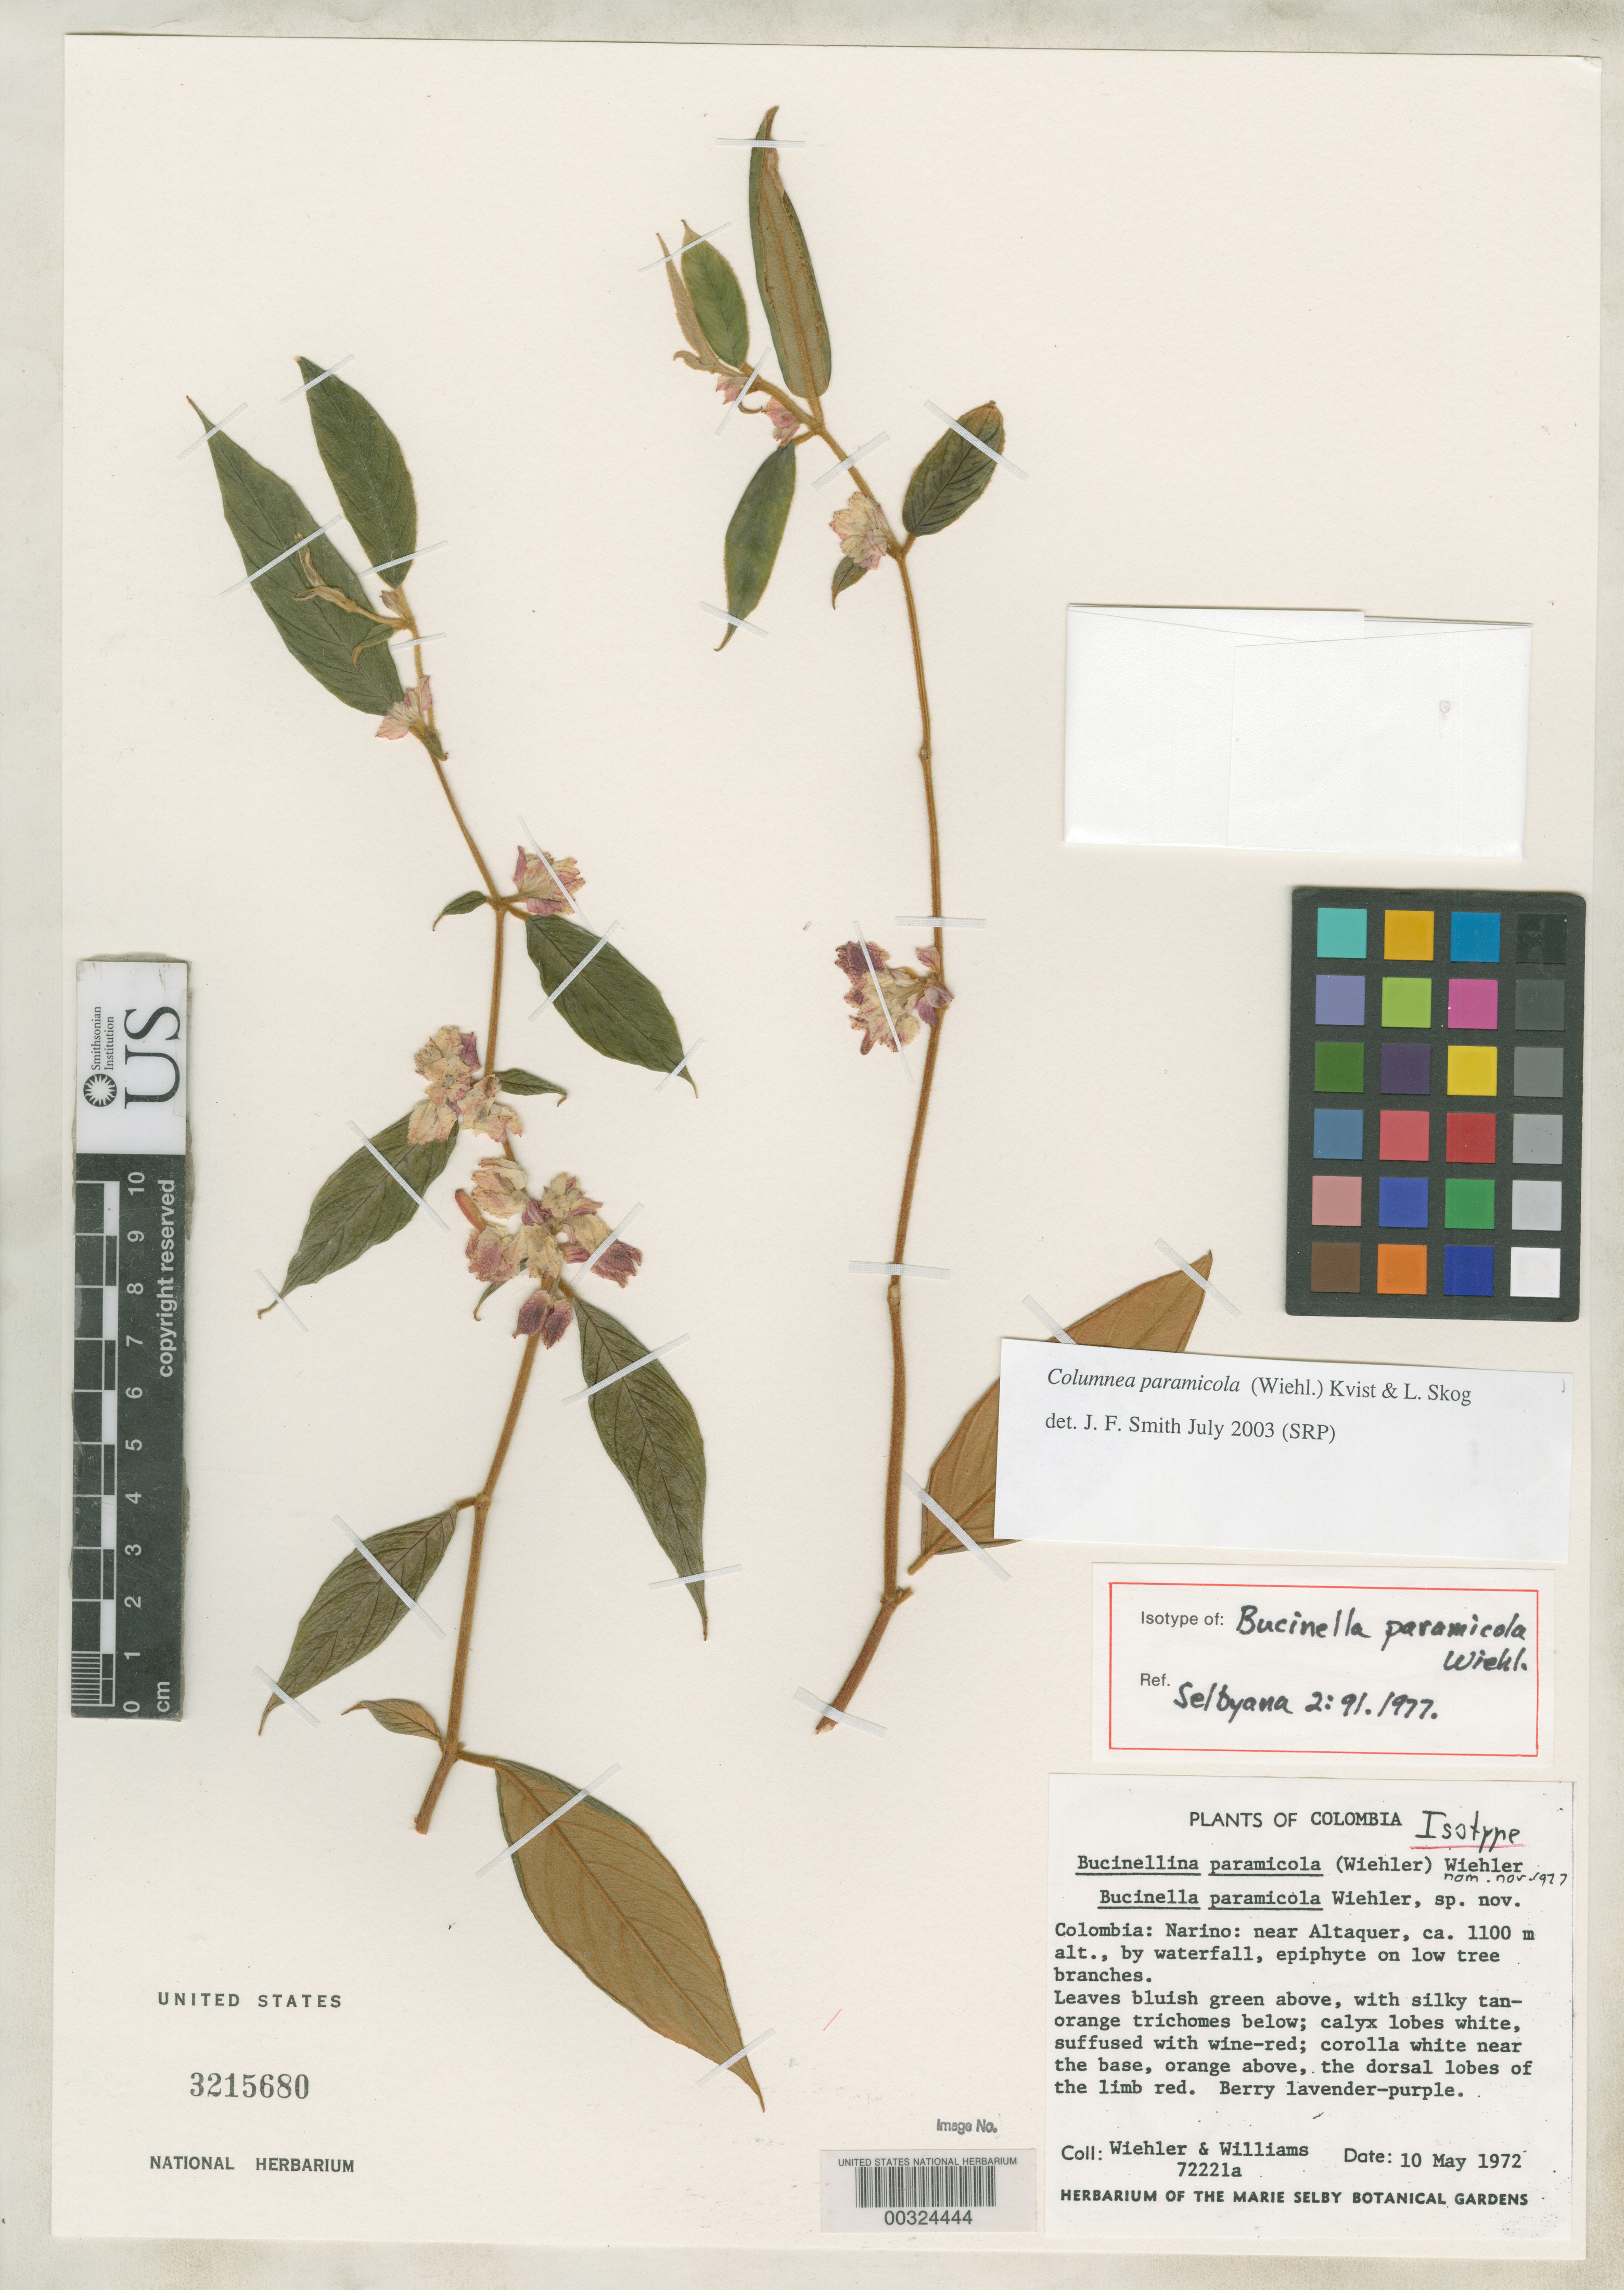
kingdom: Plantae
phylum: Tracheophyta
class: Magnoliopsida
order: Lamiales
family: Gesneriaceae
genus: Bucinella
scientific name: Bucinella paramicola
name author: Wiehler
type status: Isotype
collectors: H. J. Wiehler & N. H. Williams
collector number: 72221 a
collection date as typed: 10 May 1972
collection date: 1972-05-10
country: Colombia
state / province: Nariño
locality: Near Altaquer.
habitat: By waterfall.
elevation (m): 1100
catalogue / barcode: US 3215680